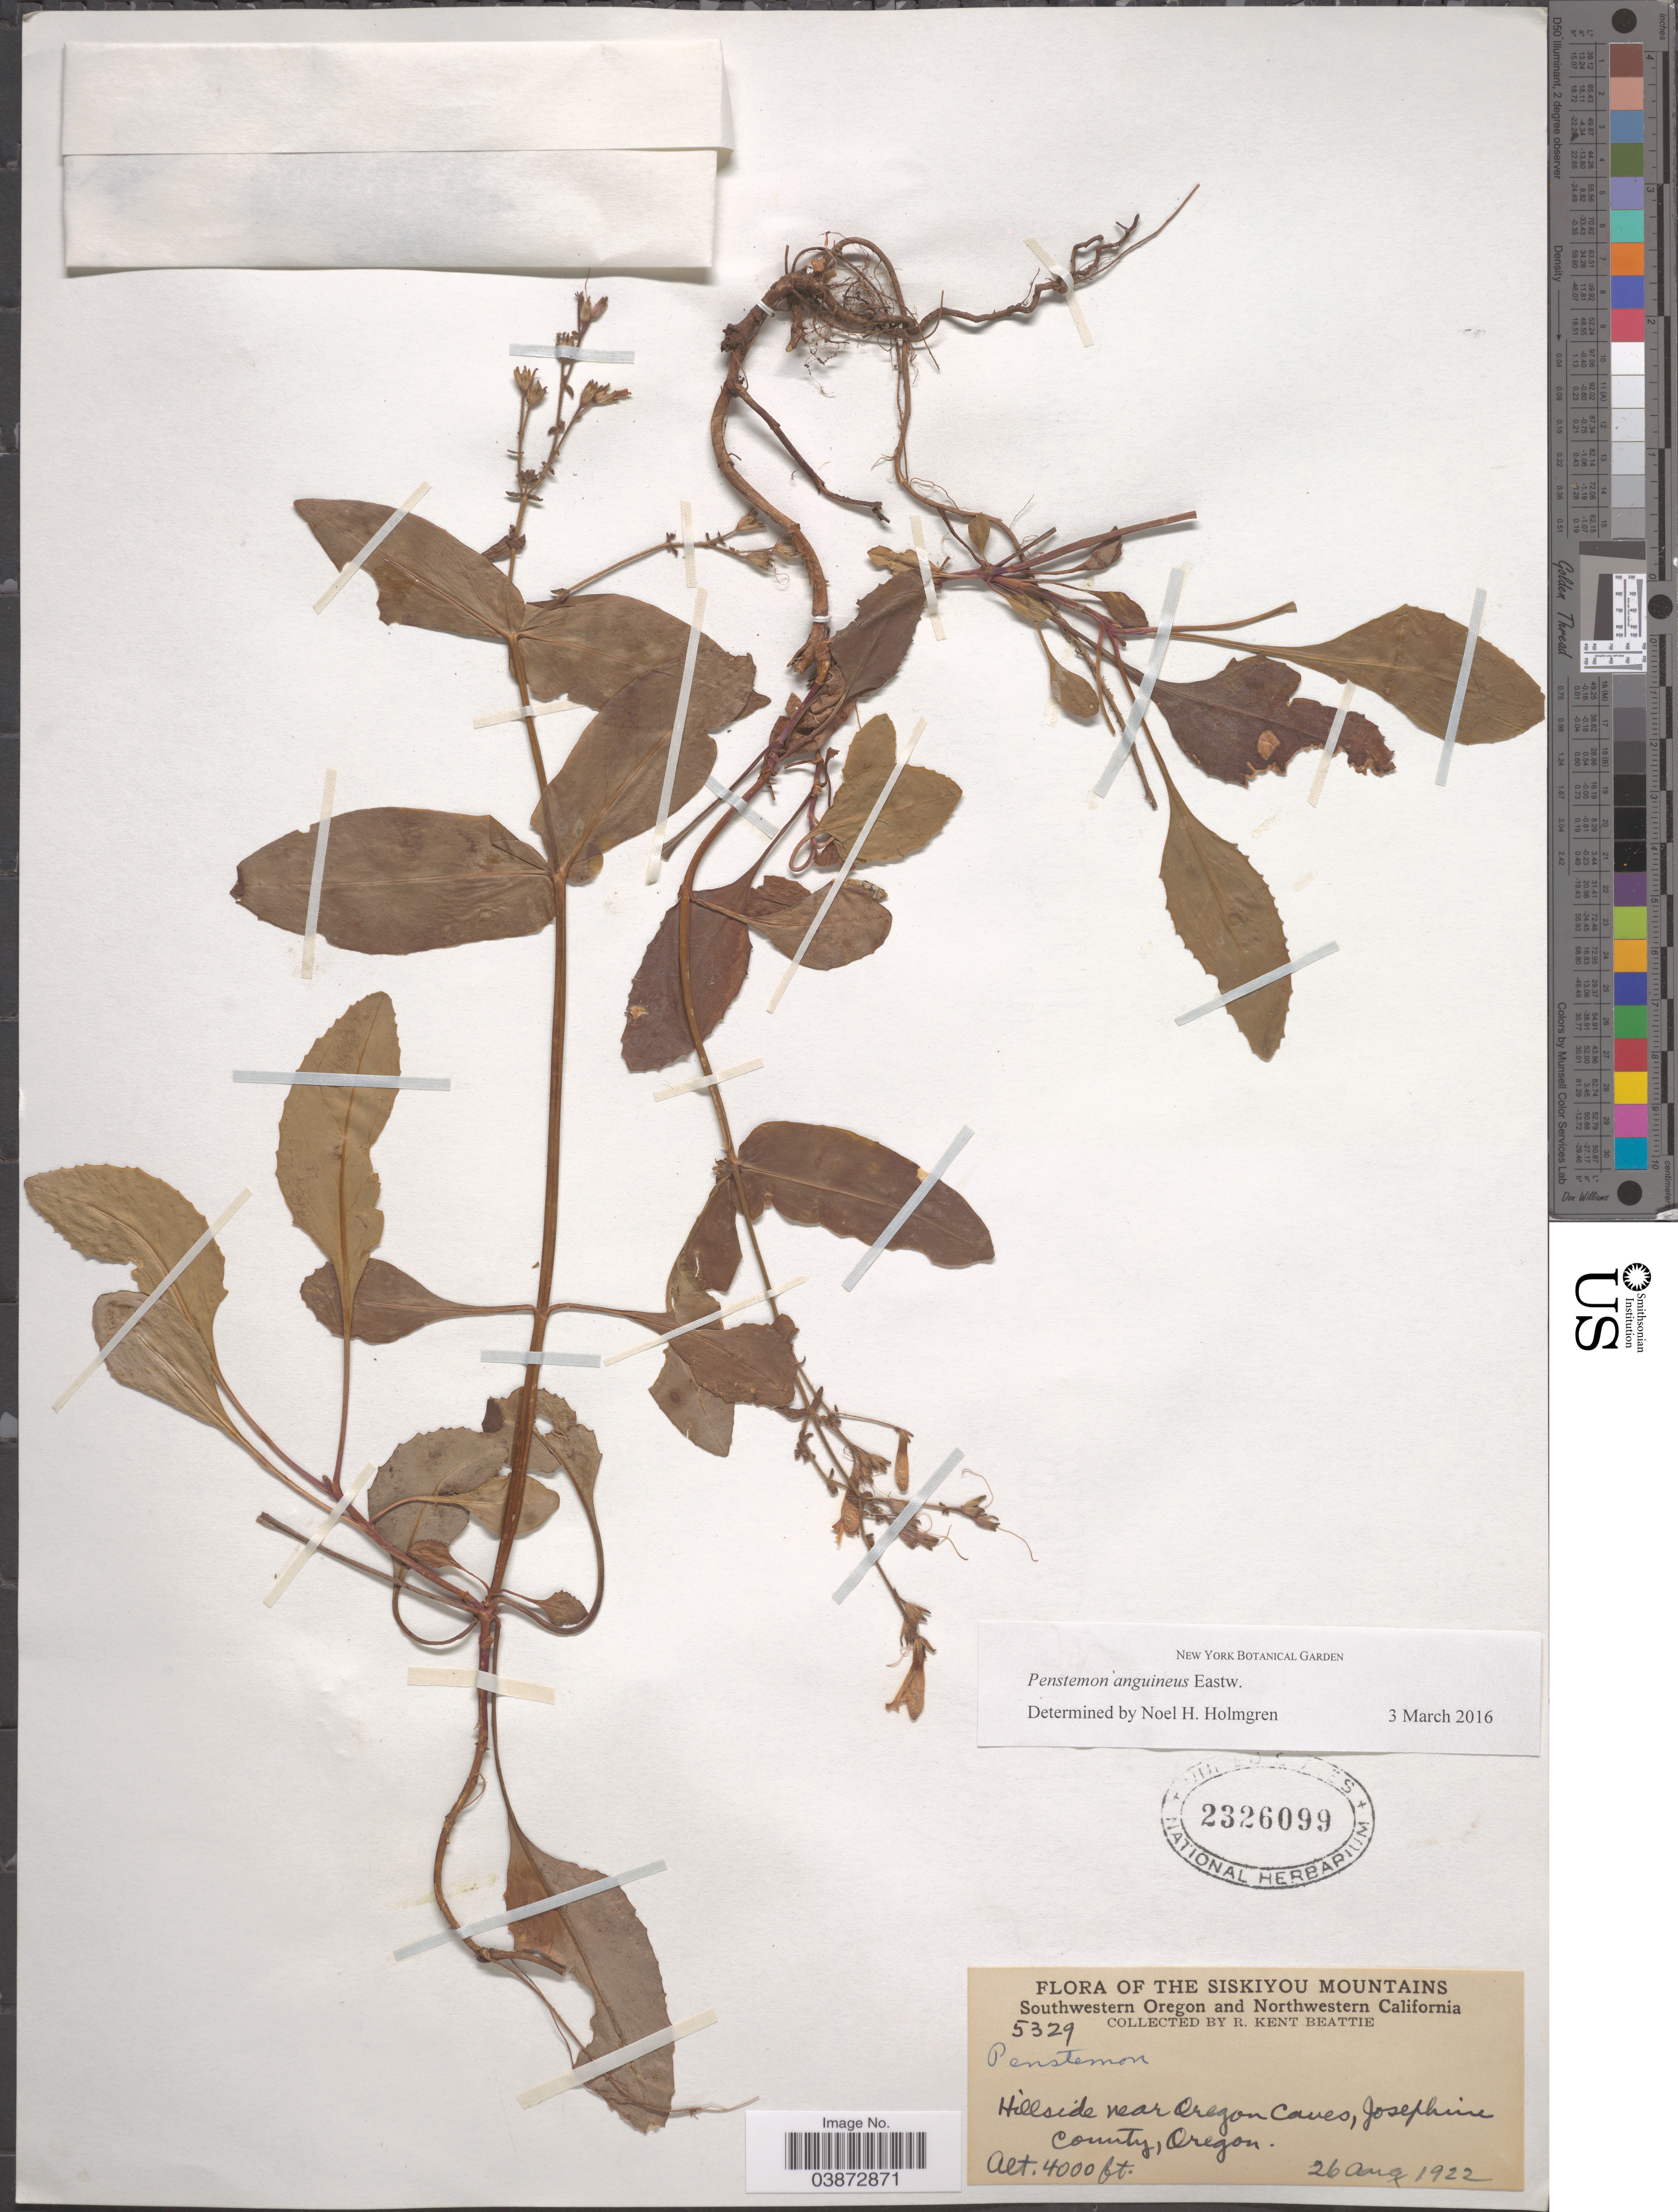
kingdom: Plantae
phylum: Tracheophyta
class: Magnoliopsida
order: Lamiales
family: Plantaginaceae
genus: Penstemon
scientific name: Penstemon anguineus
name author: Eastw.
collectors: R. K. Beattie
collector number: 5329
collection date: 1922-08-26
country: United States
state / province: Oregon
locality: Siskiyou Mountains. Southwestern Oregon. Hillside near Oregon Caves, Josephine County.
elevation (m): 1219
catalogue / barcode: US 2326099